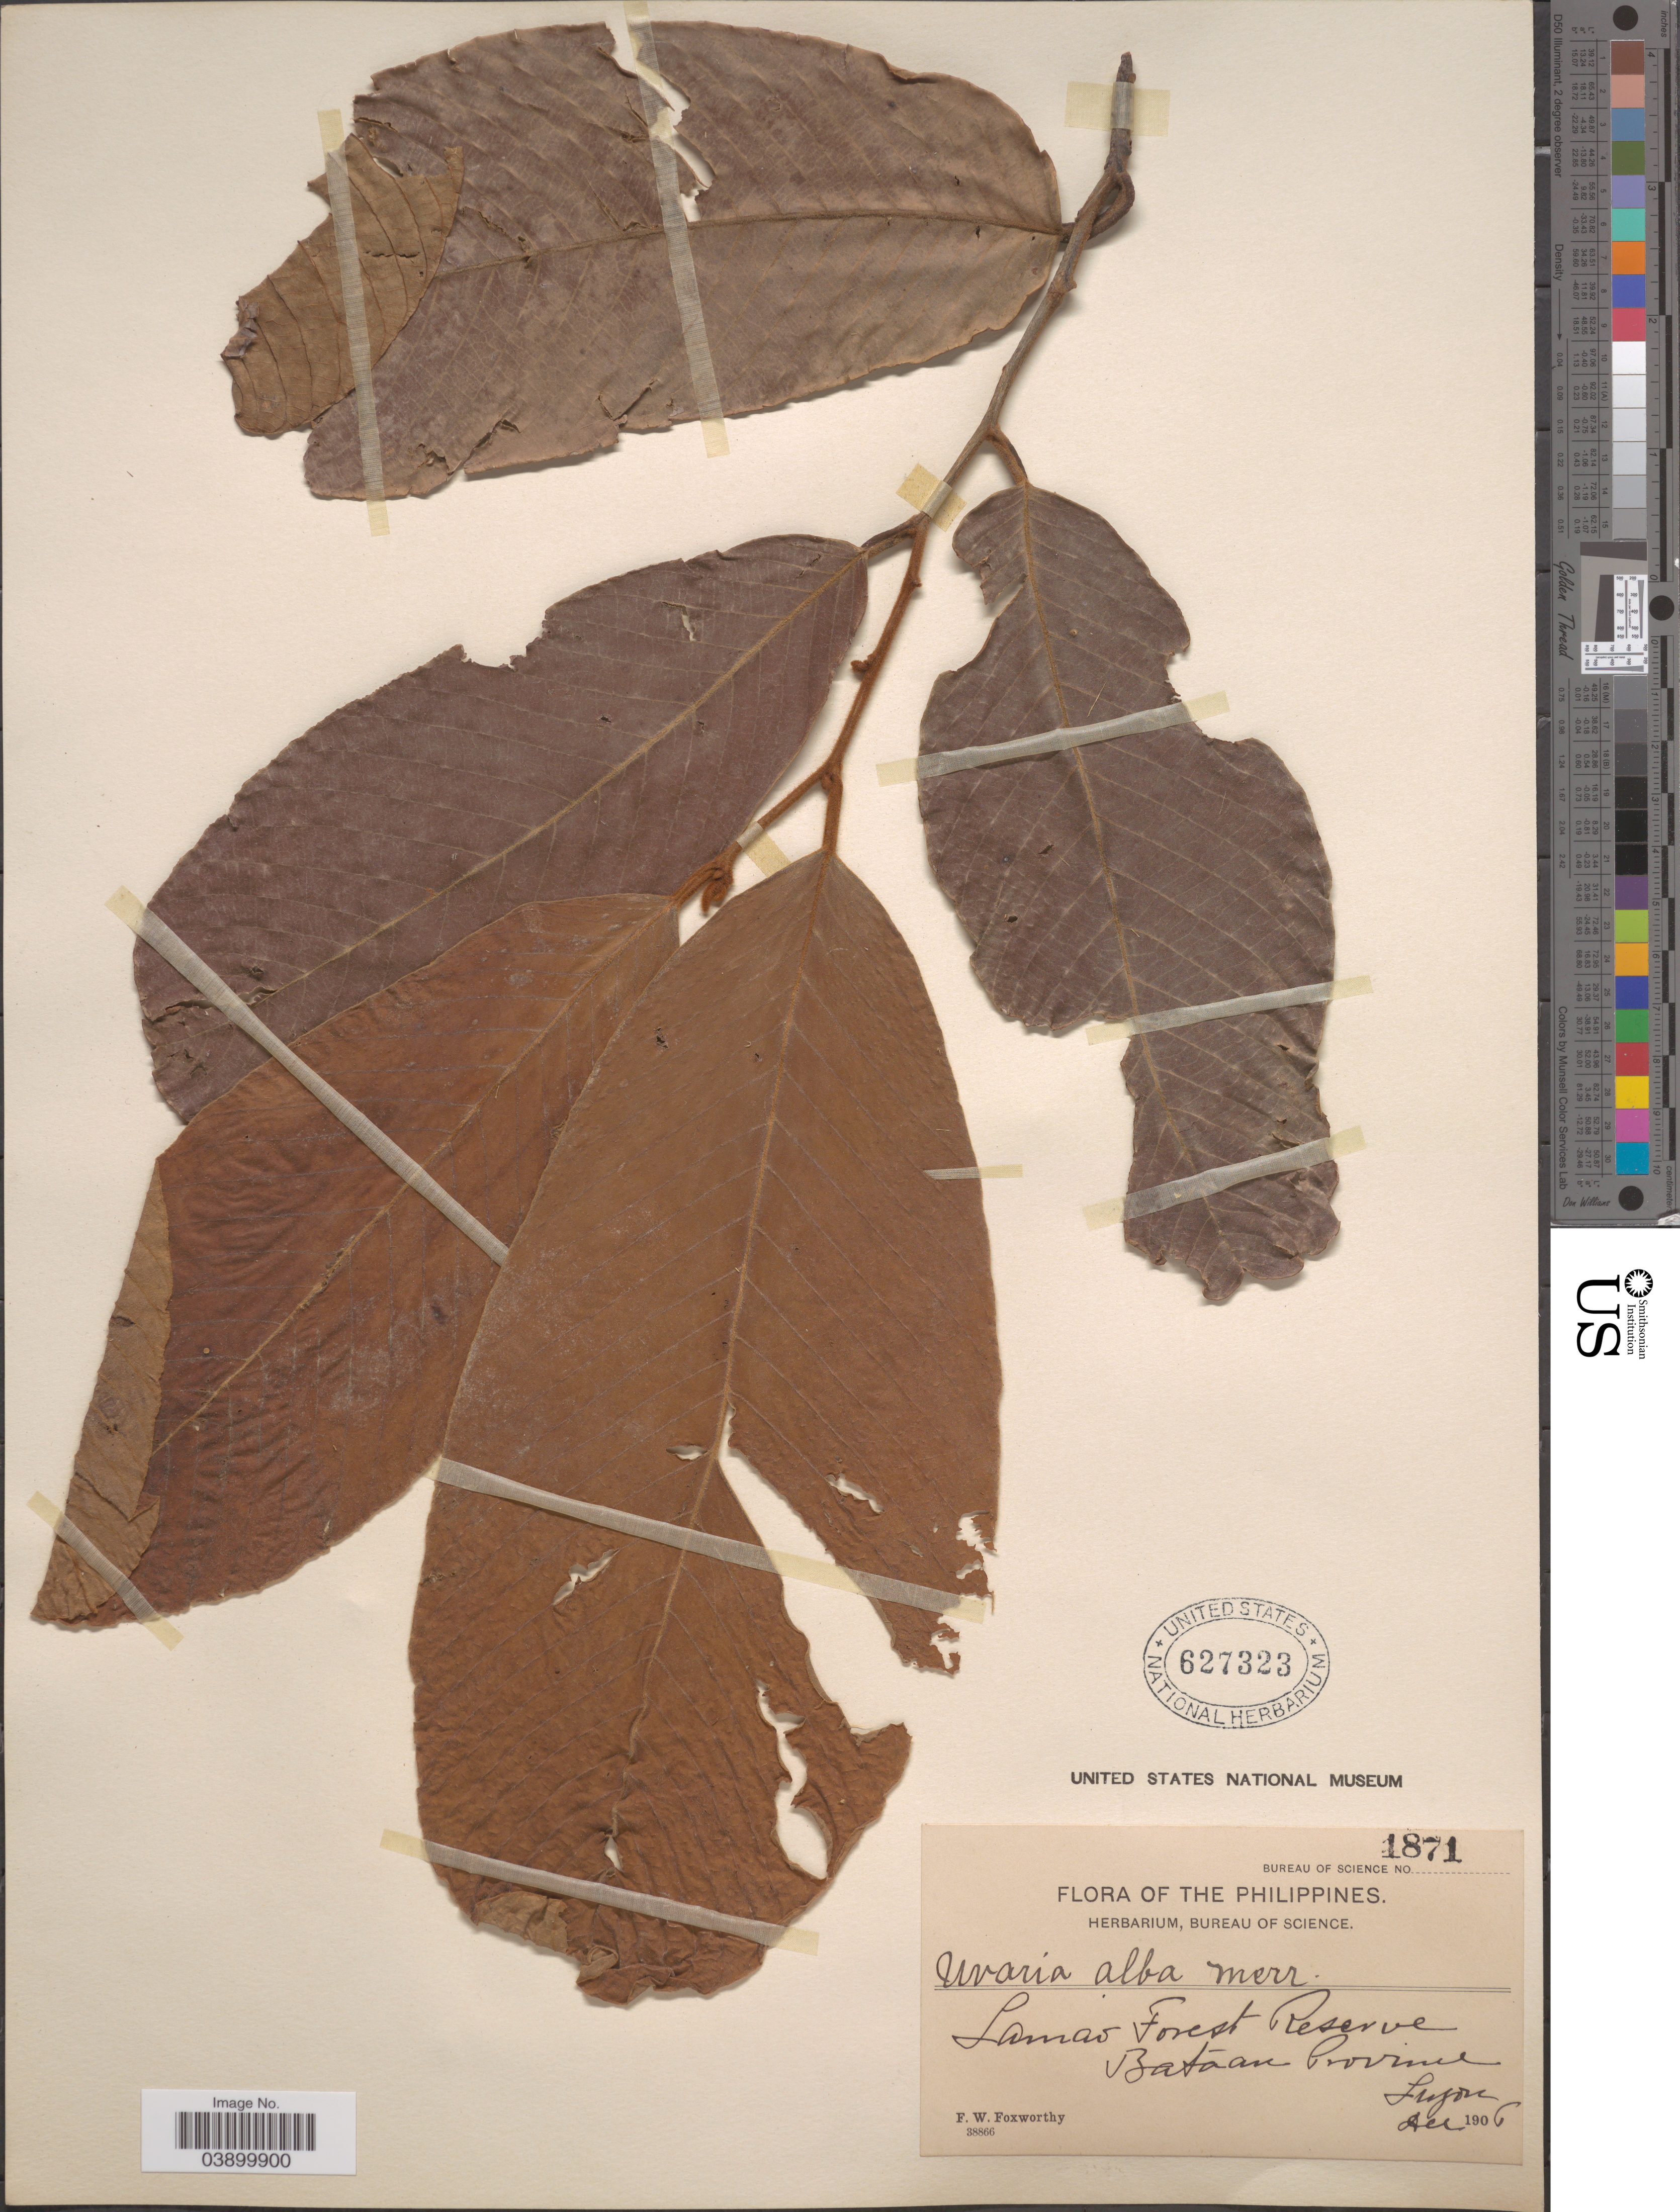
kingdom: Plantae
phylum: Tracheophyta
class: Magnoliopsida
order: Magnoliales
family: Annonaceae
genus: Uvaria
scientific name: Uvaria alba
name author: Merr.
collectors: F. W. Foxworthy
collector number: Bureau of Science 1871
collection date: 1906-12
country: Philippines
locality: Lamao Fores Reserve. Bataan Province. Luzon.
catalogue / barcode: US 627323